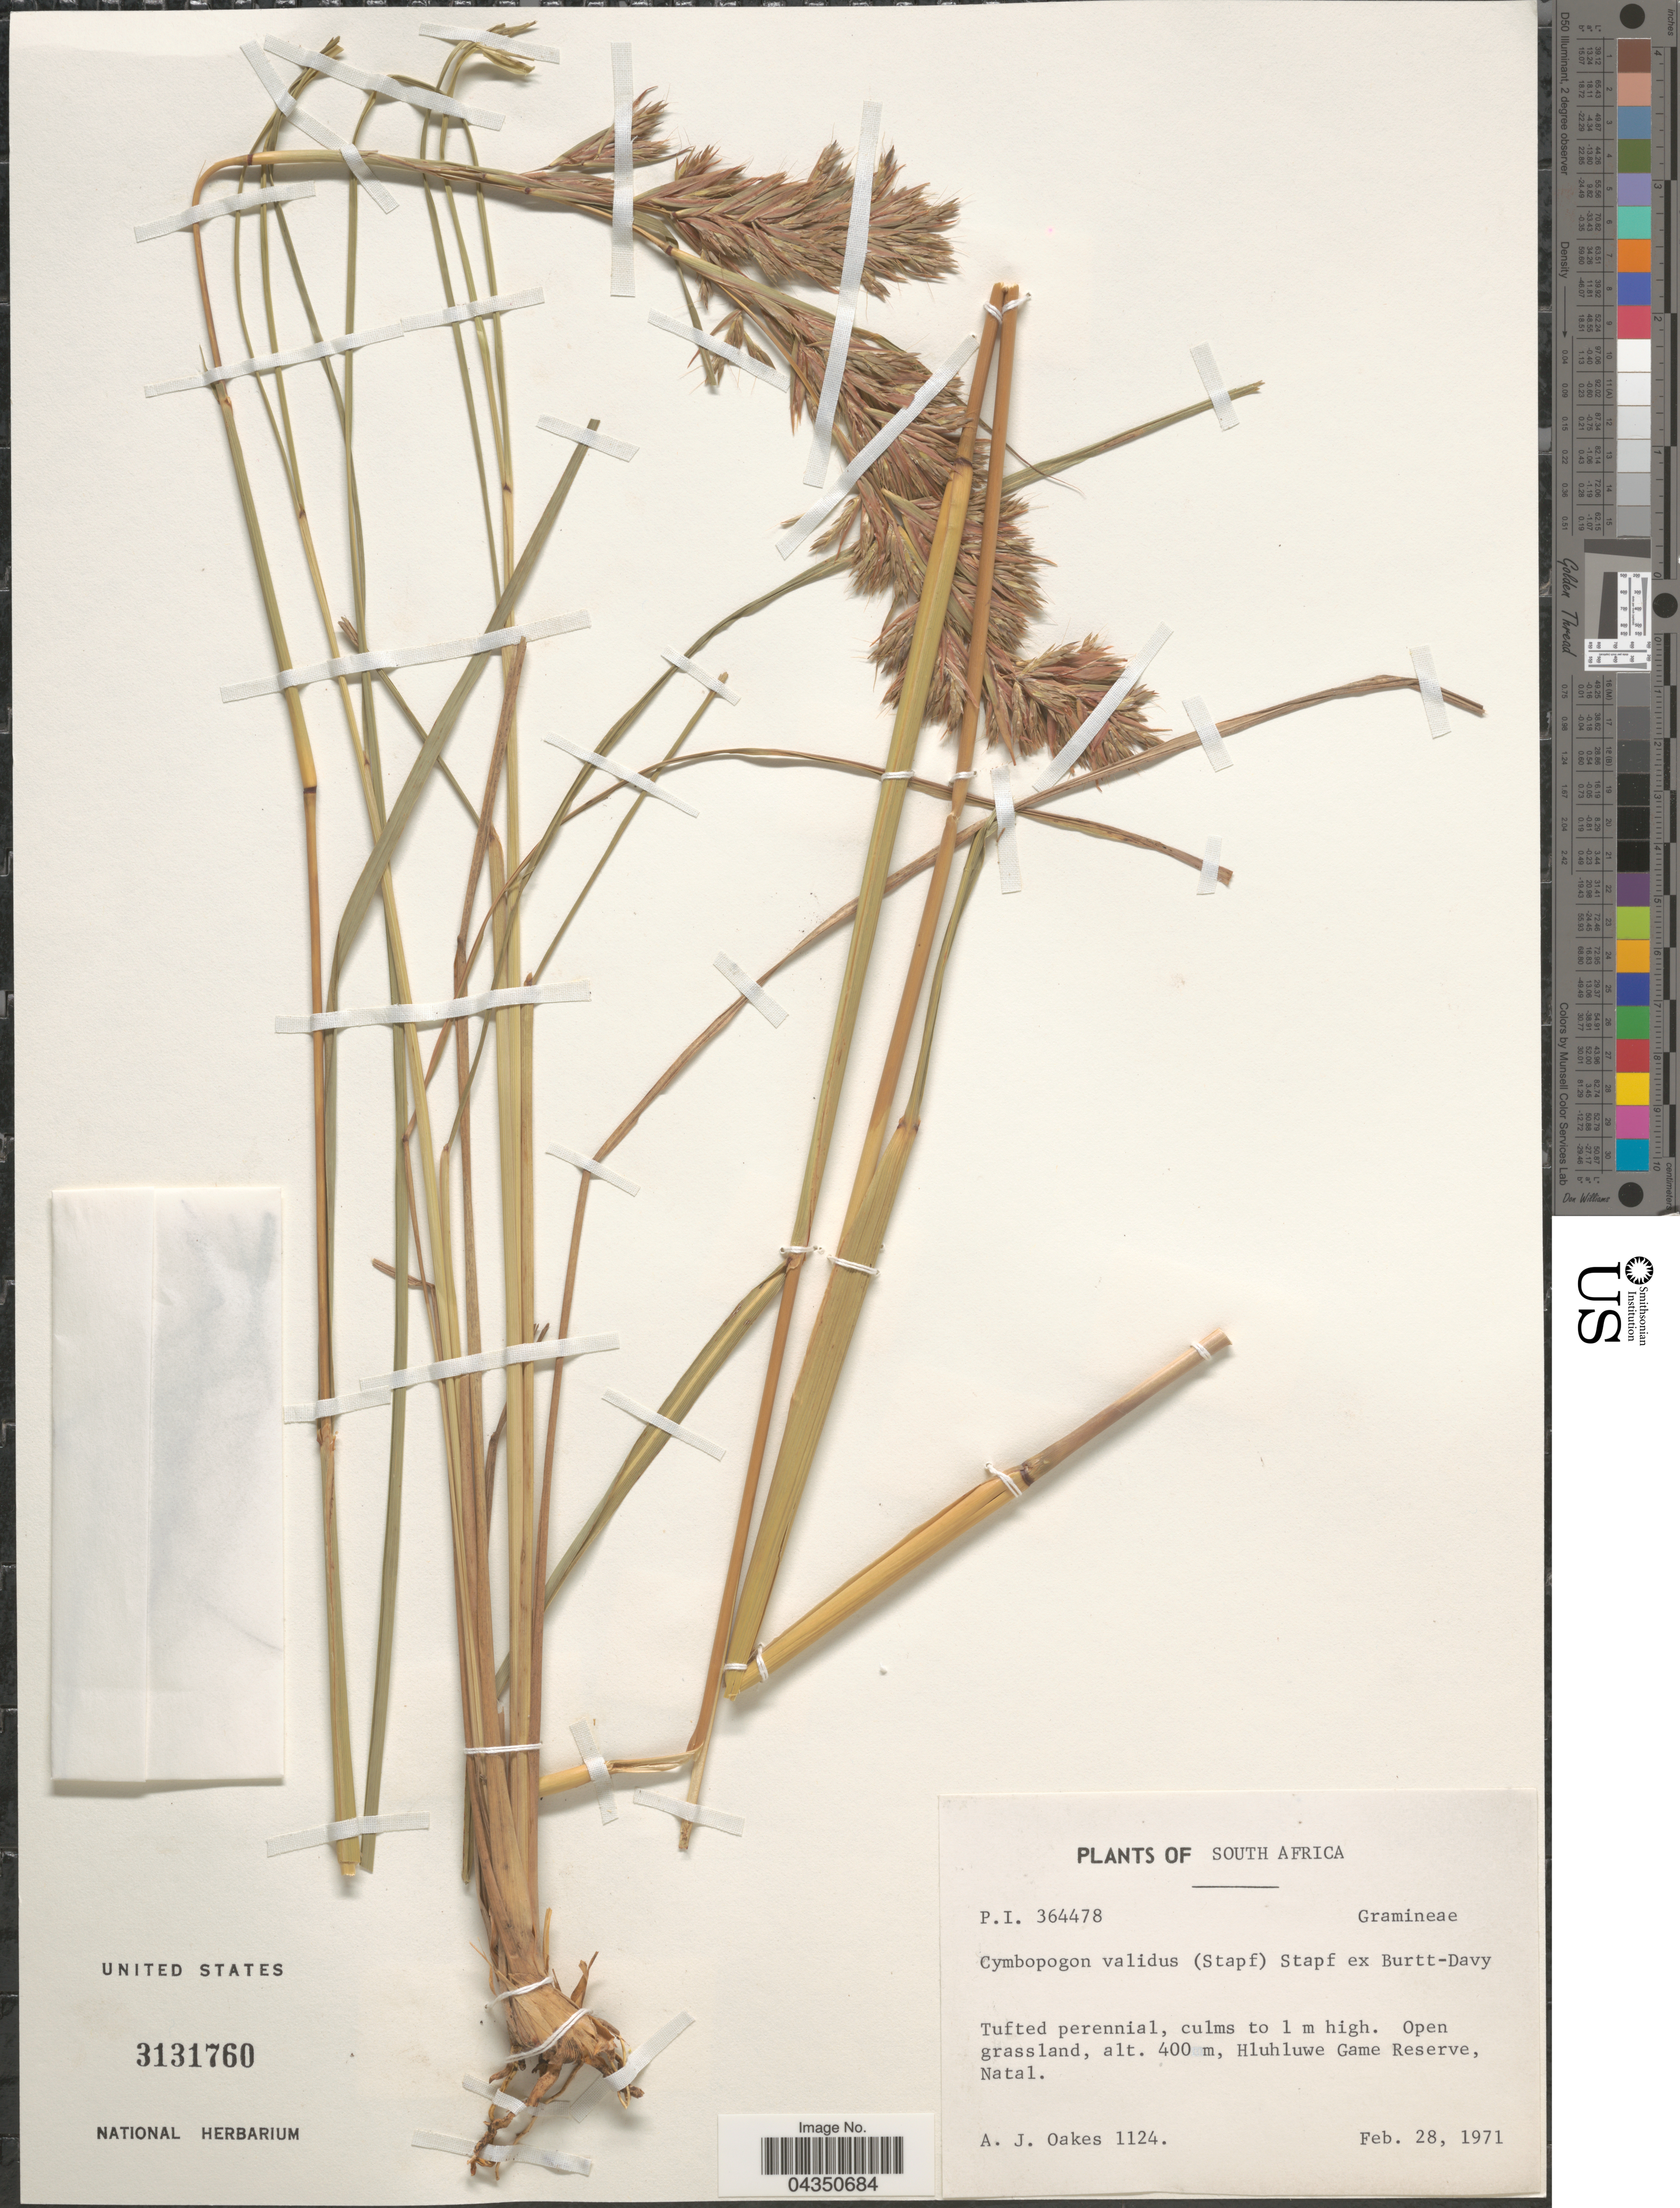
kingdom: Plantae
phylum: Tracheophyta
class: Liliopsida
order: Poales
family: Poaceae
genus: Cymbopogon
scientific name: Cymbopogon nardus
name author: (L.) Rendle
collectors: A. Oakes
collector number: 1124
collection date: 1971-02-28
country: South Africa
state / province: KwaZulu-Natal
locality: Open grassland, Hluhluwe Game Reserve, Natal.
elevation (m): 400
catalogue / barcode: US 3131760